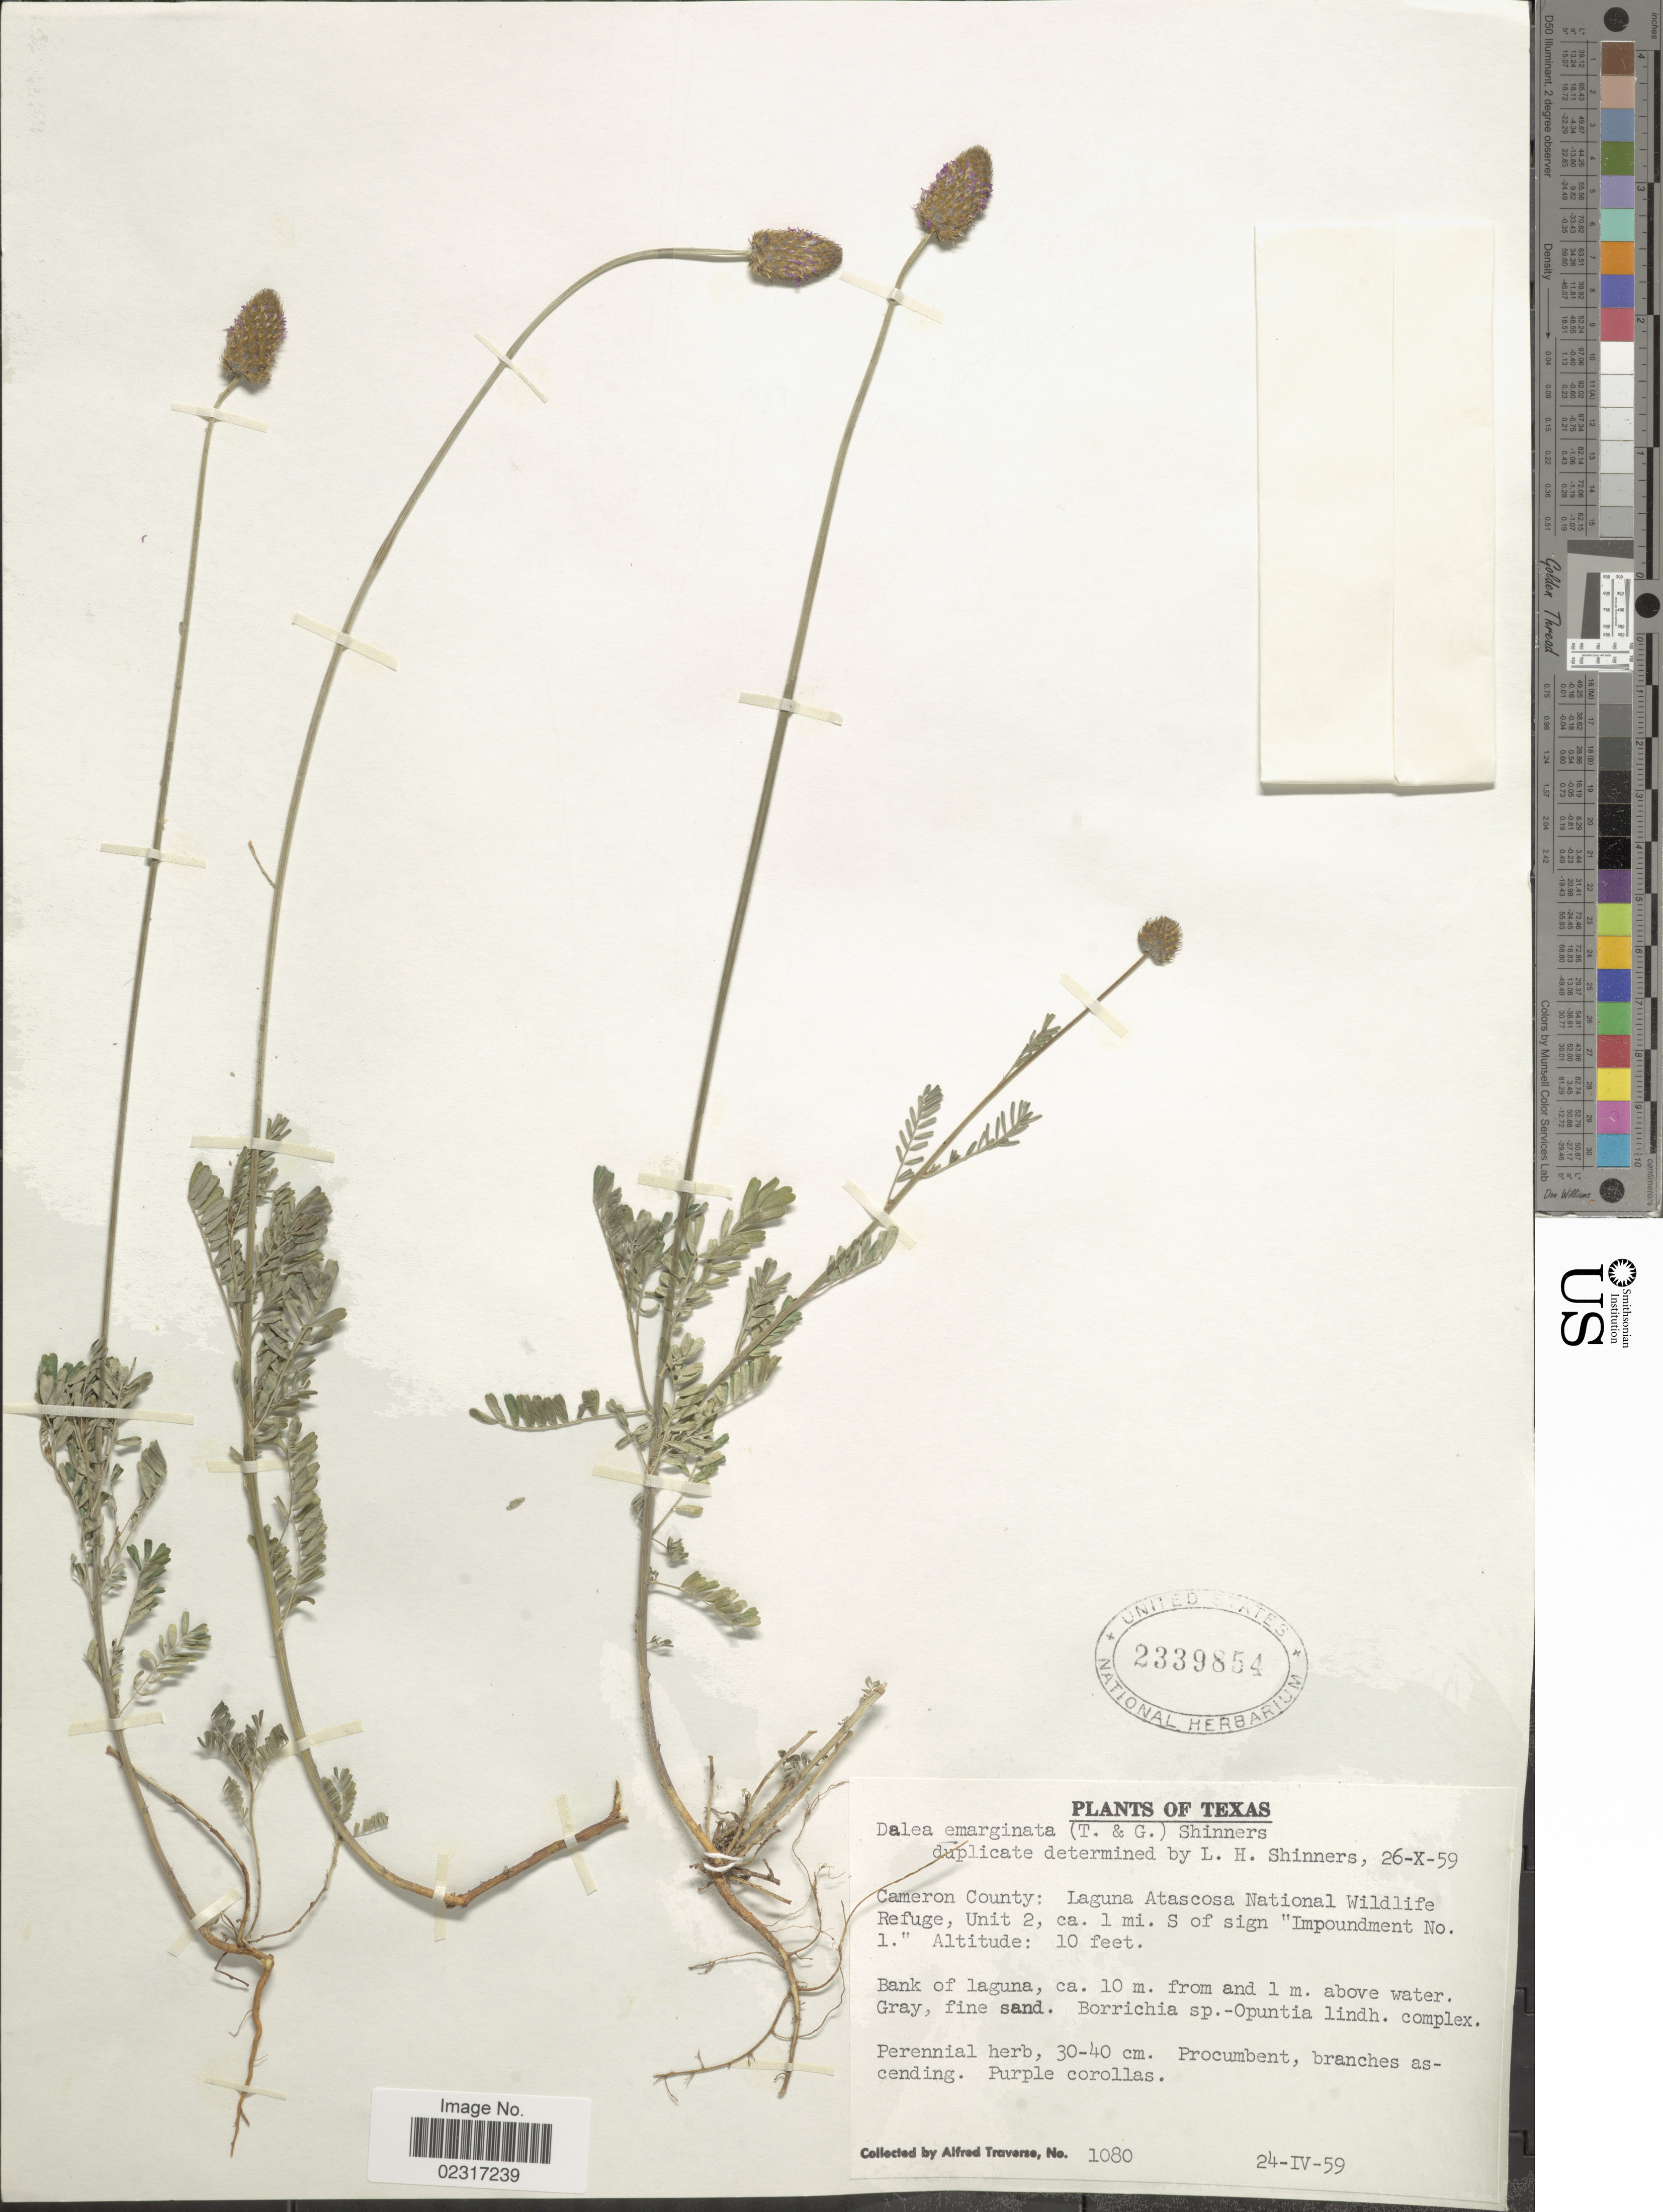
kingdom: Plantae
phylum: Tracheophyta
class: Magnoliopsida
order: Fabales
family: Fabaceae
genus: Dalea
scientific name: Dalea emarginata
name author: (Torr. & A. Gray) Shinners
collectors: A. Traverse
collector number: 1080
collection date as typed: Transcribed d/m/y: 24/4/59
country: United States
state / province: Texas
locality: Cameron County: Laguna Atascisa National Wildlife Refuge, Unit 2, ca. 1 mi. S of Dign "Impoundment No. 1."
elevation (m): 3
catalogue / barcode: US 2339854